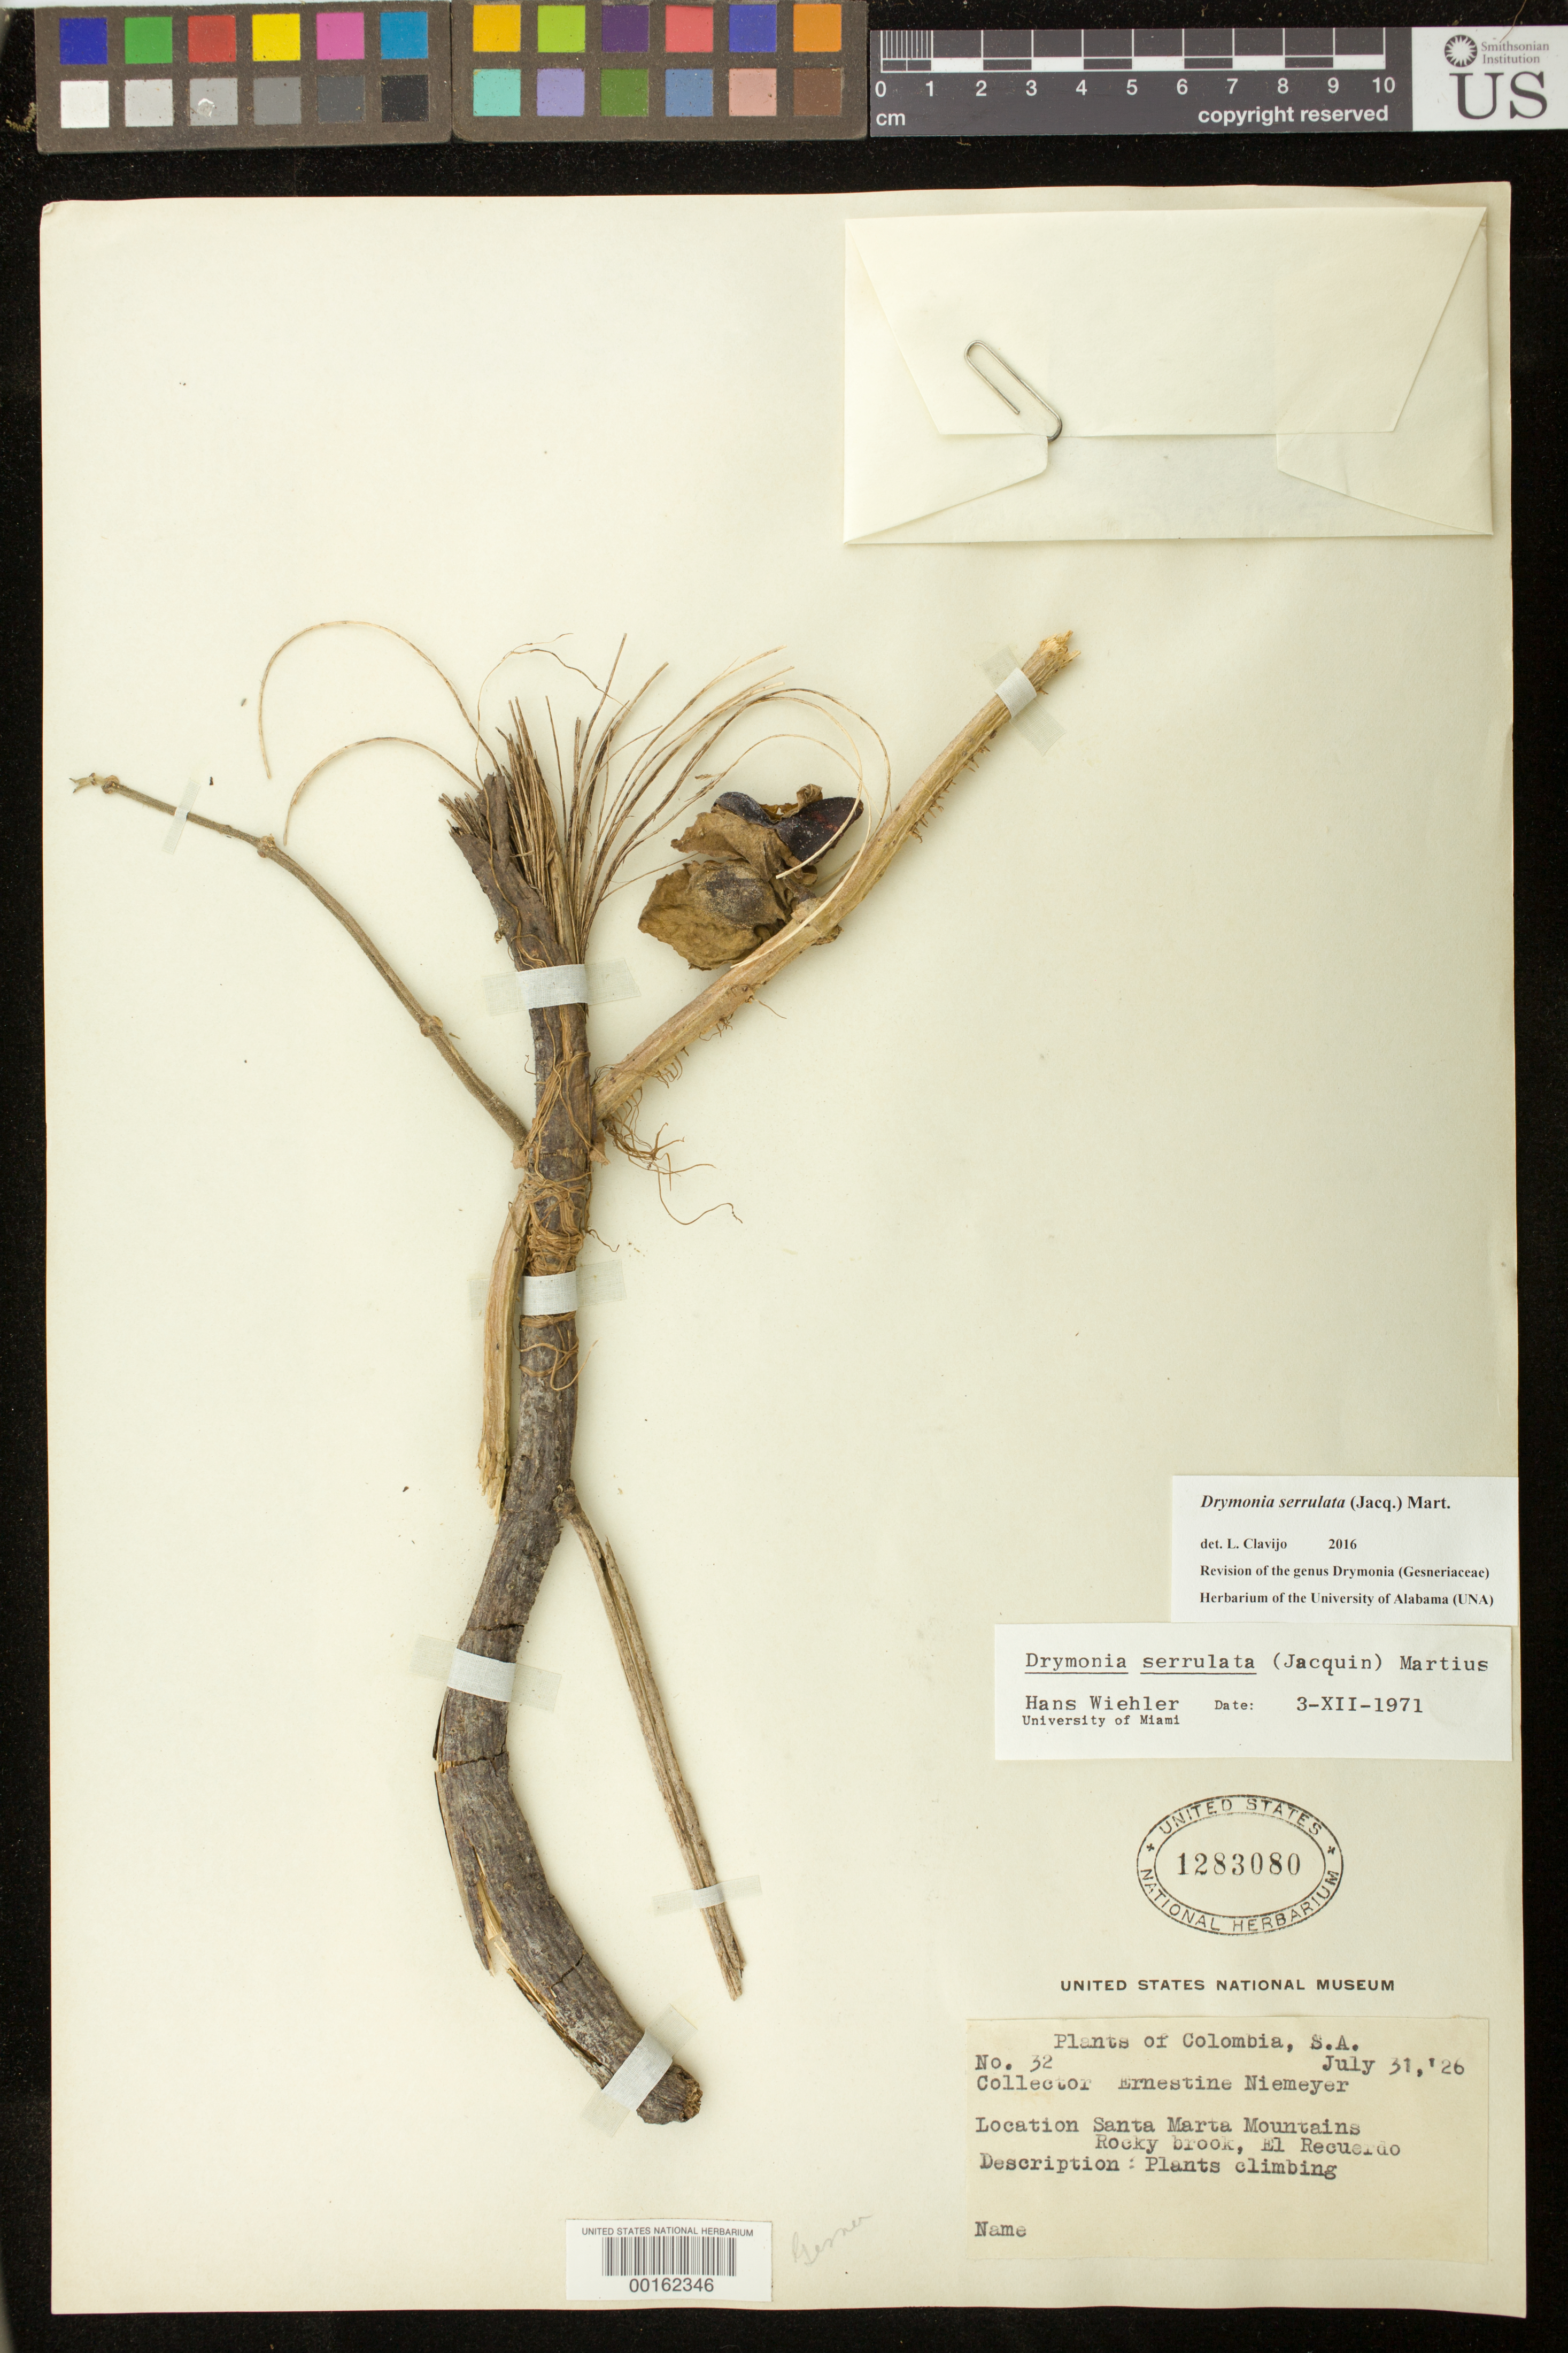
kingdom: Plantae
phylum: Tracheophyta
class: Magnoliopsida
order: Lamiales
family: Gesneriaceae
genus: Drymonia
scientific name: Drymonia serrulata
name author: (Jacq.) Mart.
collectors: E. Niemeyer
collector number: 32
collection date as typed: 31 Jul 1926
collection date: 1926-07-31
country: Colombia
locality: Santa Marta Mountains, El Recuerdo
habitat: Rocky brook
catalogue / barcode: US 1283080